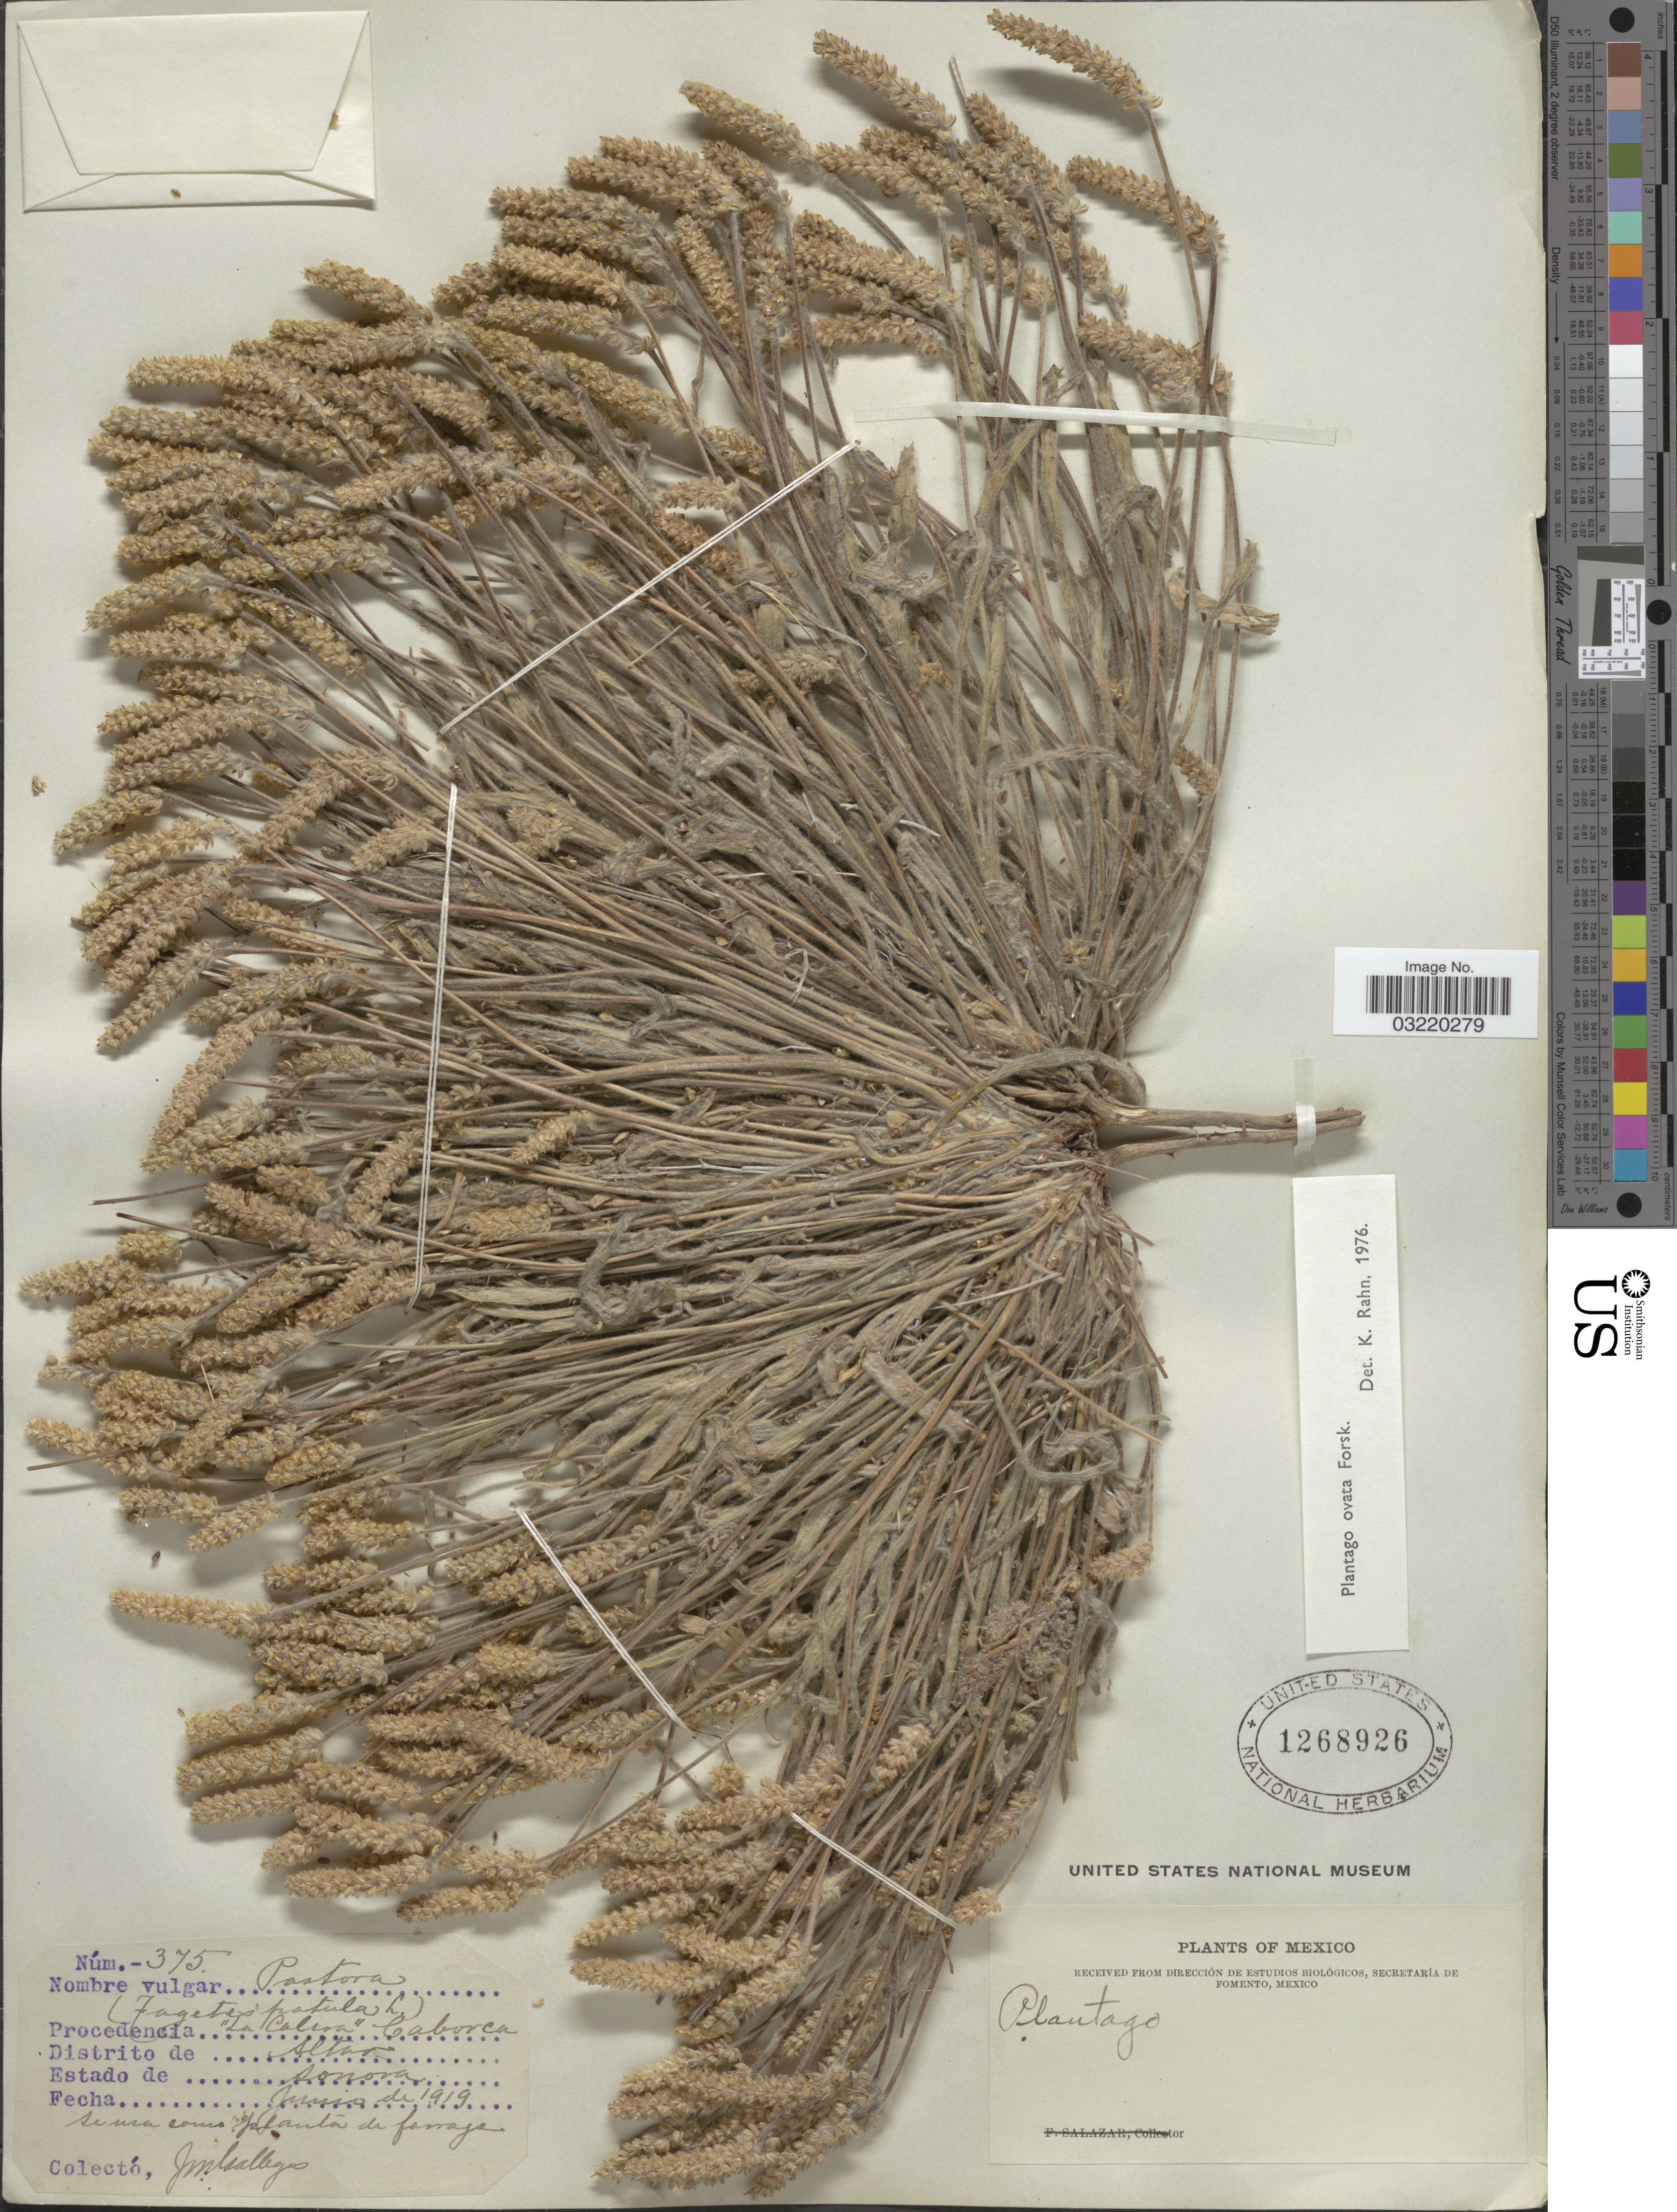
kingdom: Plantae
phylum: Tracheophyta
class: Magnoliopsida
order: Lamiales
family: Plantaginaceae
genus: Plantago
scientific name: Plantago ovata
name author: Forssk.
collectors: J. Gallegos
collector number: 375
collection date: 1919-06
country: Mexico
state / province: Sonora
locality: Procedencia "La Calera" Caborca. Distrito de Altar.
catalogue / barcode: US 1268926